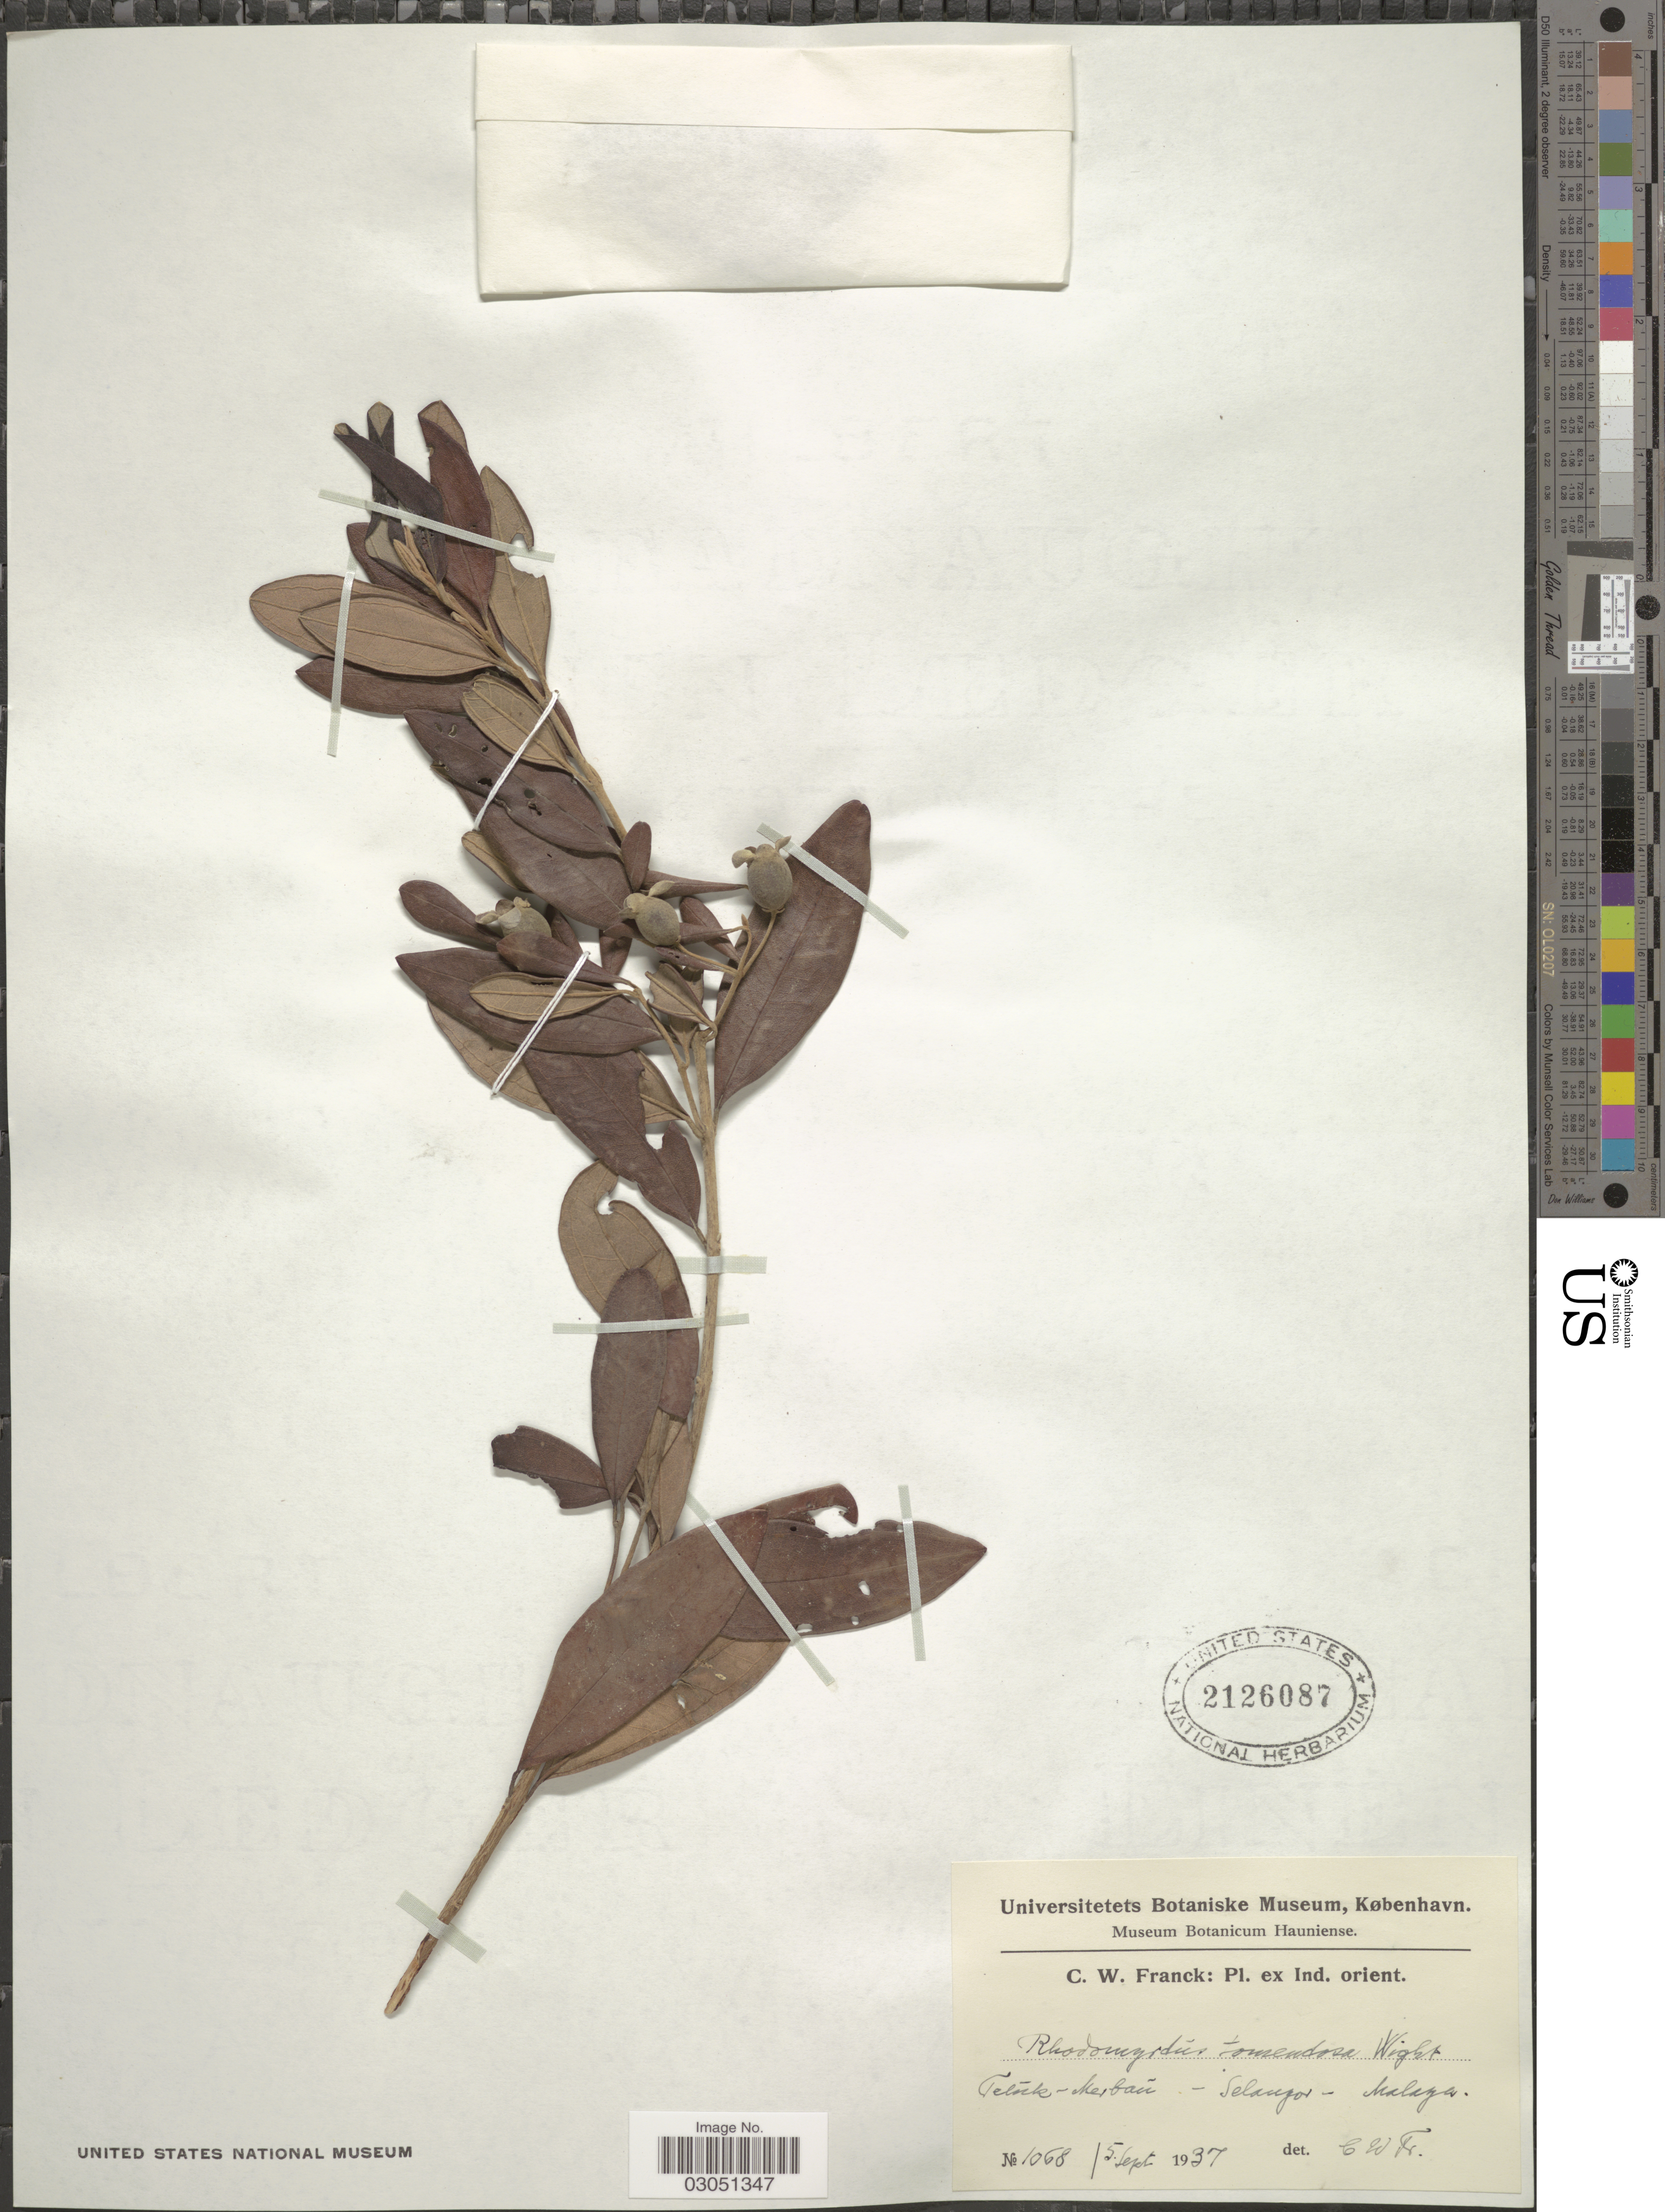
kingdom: Plantae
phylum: Tracheophyta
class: Magnoliopsida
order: Myrtales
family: Myrtaceae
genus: Rhodomyrtus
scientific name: Rhodomyrtus tomentosa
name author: (Aiton) Hassk.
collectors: C. Franck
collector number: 1068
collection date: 1937-09-05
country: Malaysia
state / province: Selangor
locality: Telóck-Merbaú-Selangor.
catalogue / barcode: US 2126087